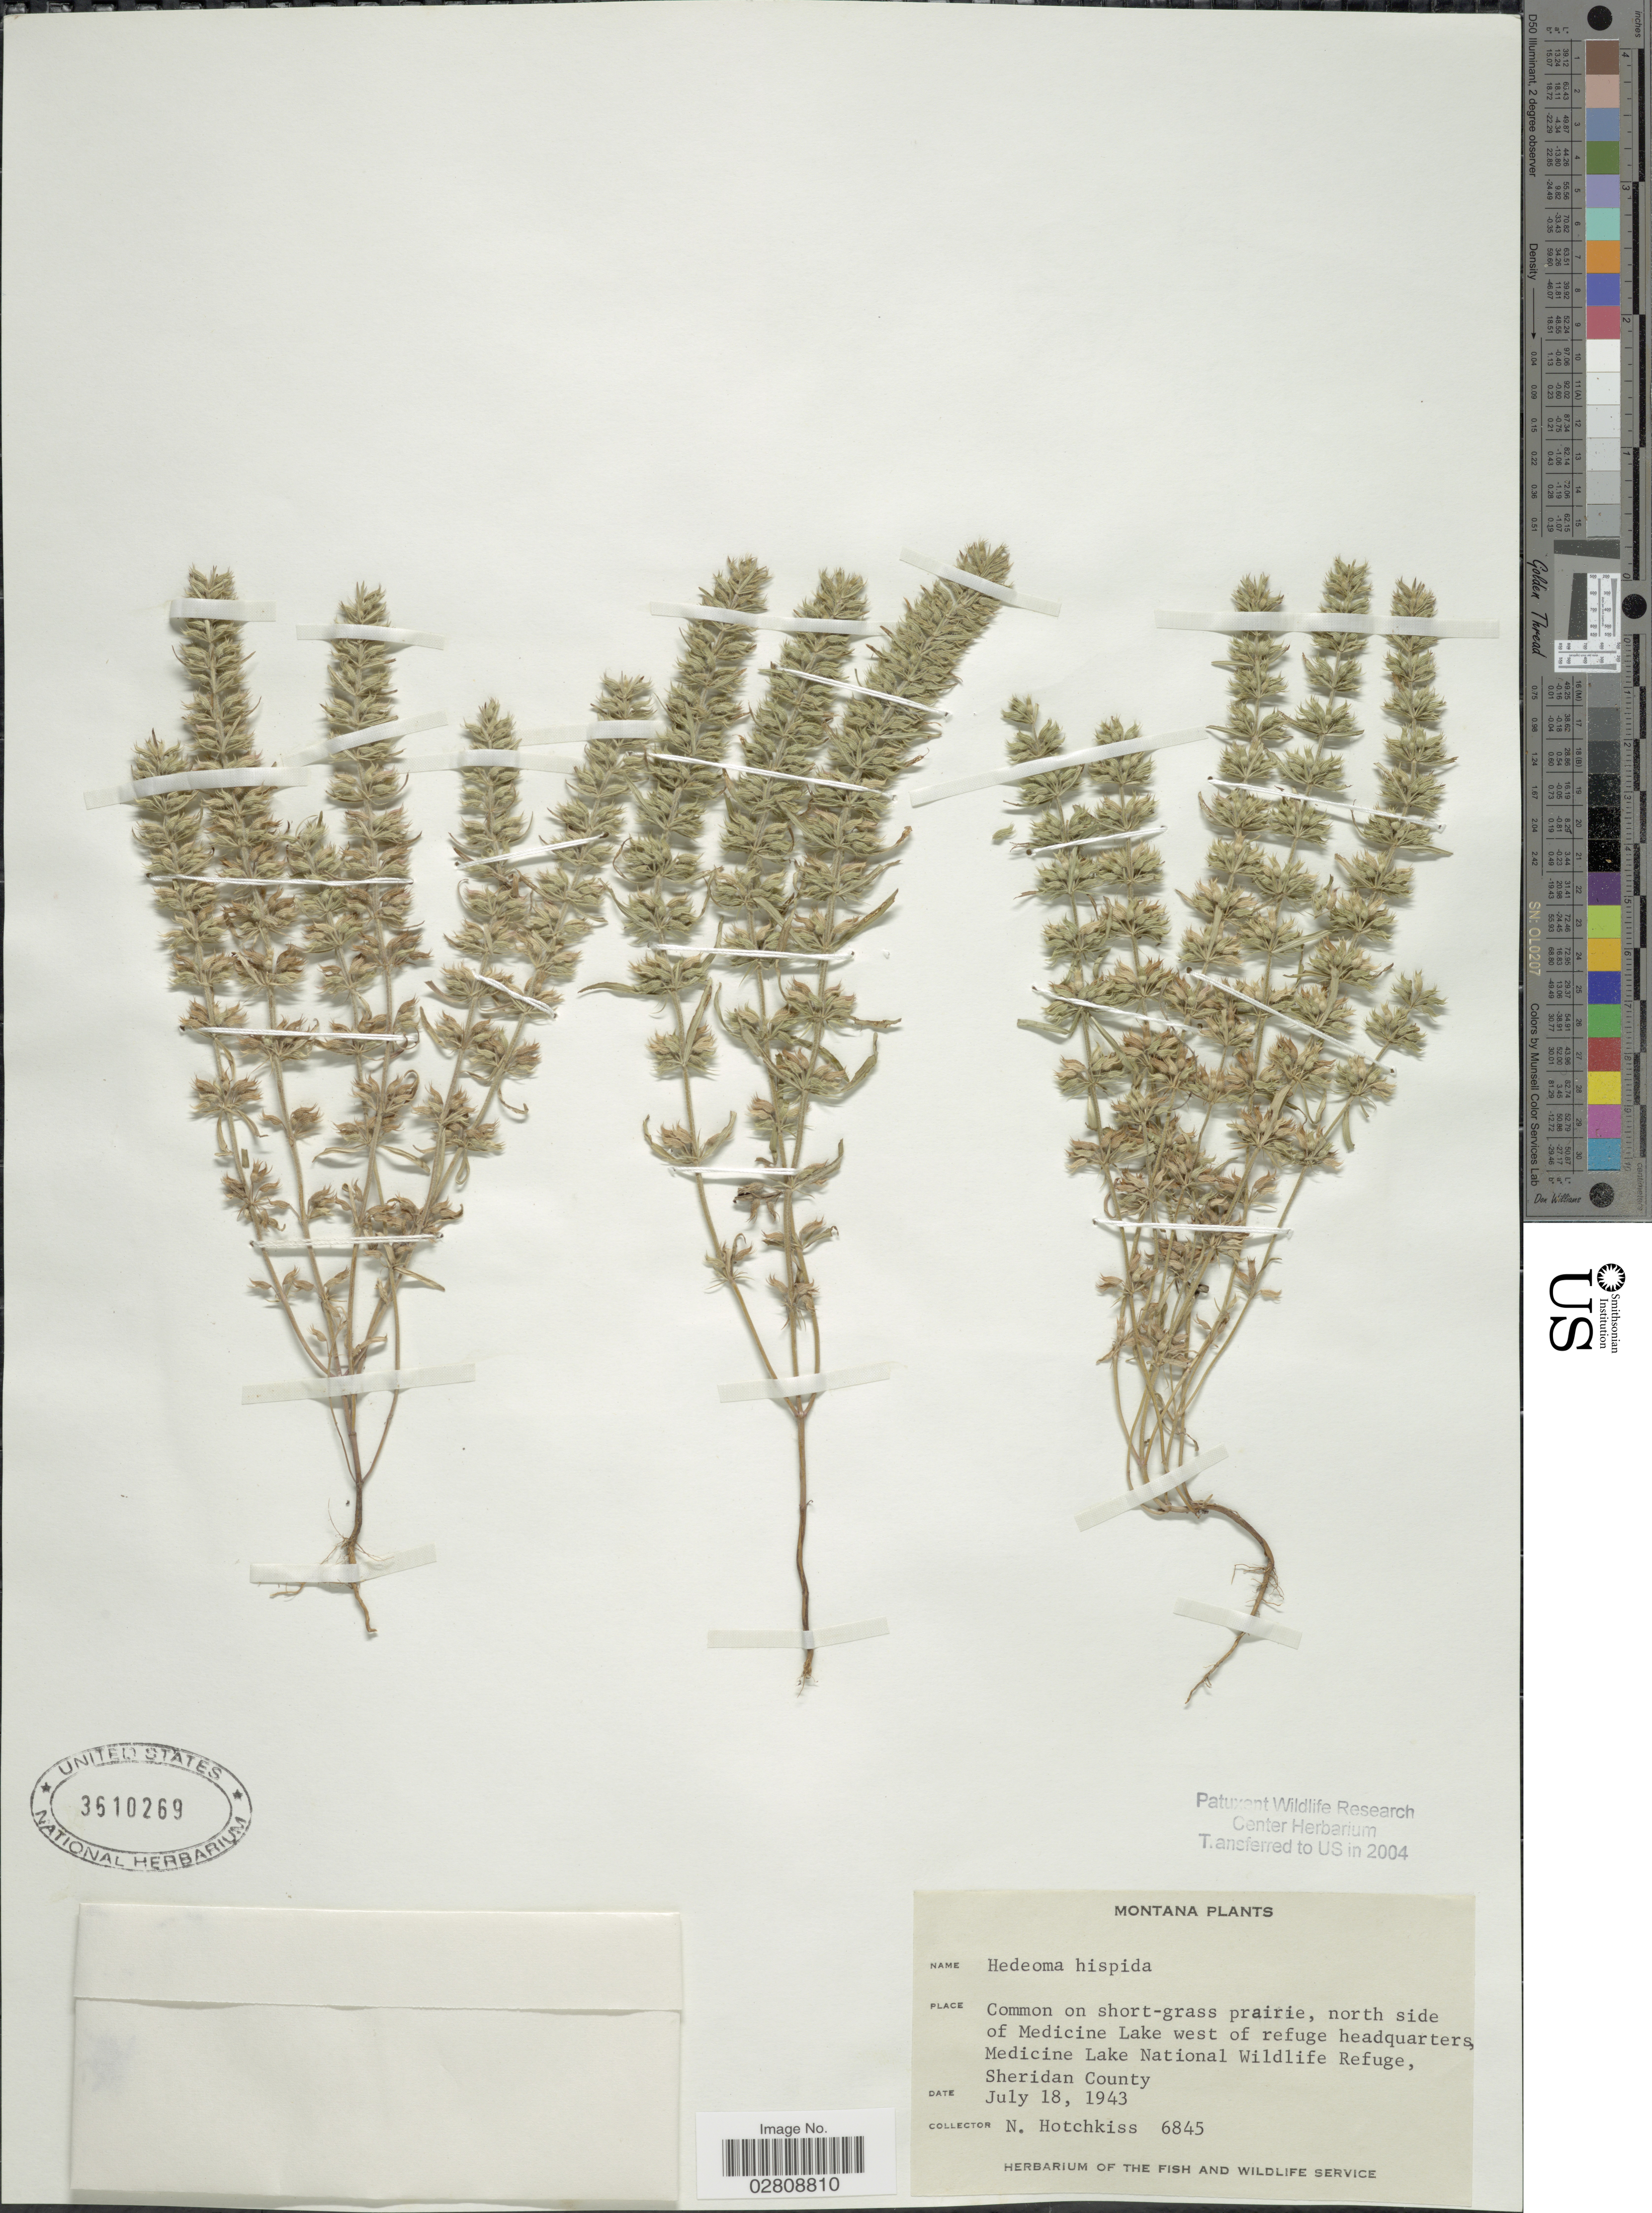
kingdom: Plantae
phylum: Tracheophyta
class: Magnoliopsida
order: Lamiales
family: Lamiaceae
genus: Hedeoma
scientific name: Hedeoma hispida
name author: Pursh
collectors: N. Hotchkiss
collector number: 6845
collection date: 1943-07-18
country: United States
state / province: Montana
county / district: Sheridan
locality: Common on short-grass prairie, N side of Medicine Lake W of refuge headquarters, Medicine Lake National Wildlife Refuge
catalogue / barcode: US 3610269